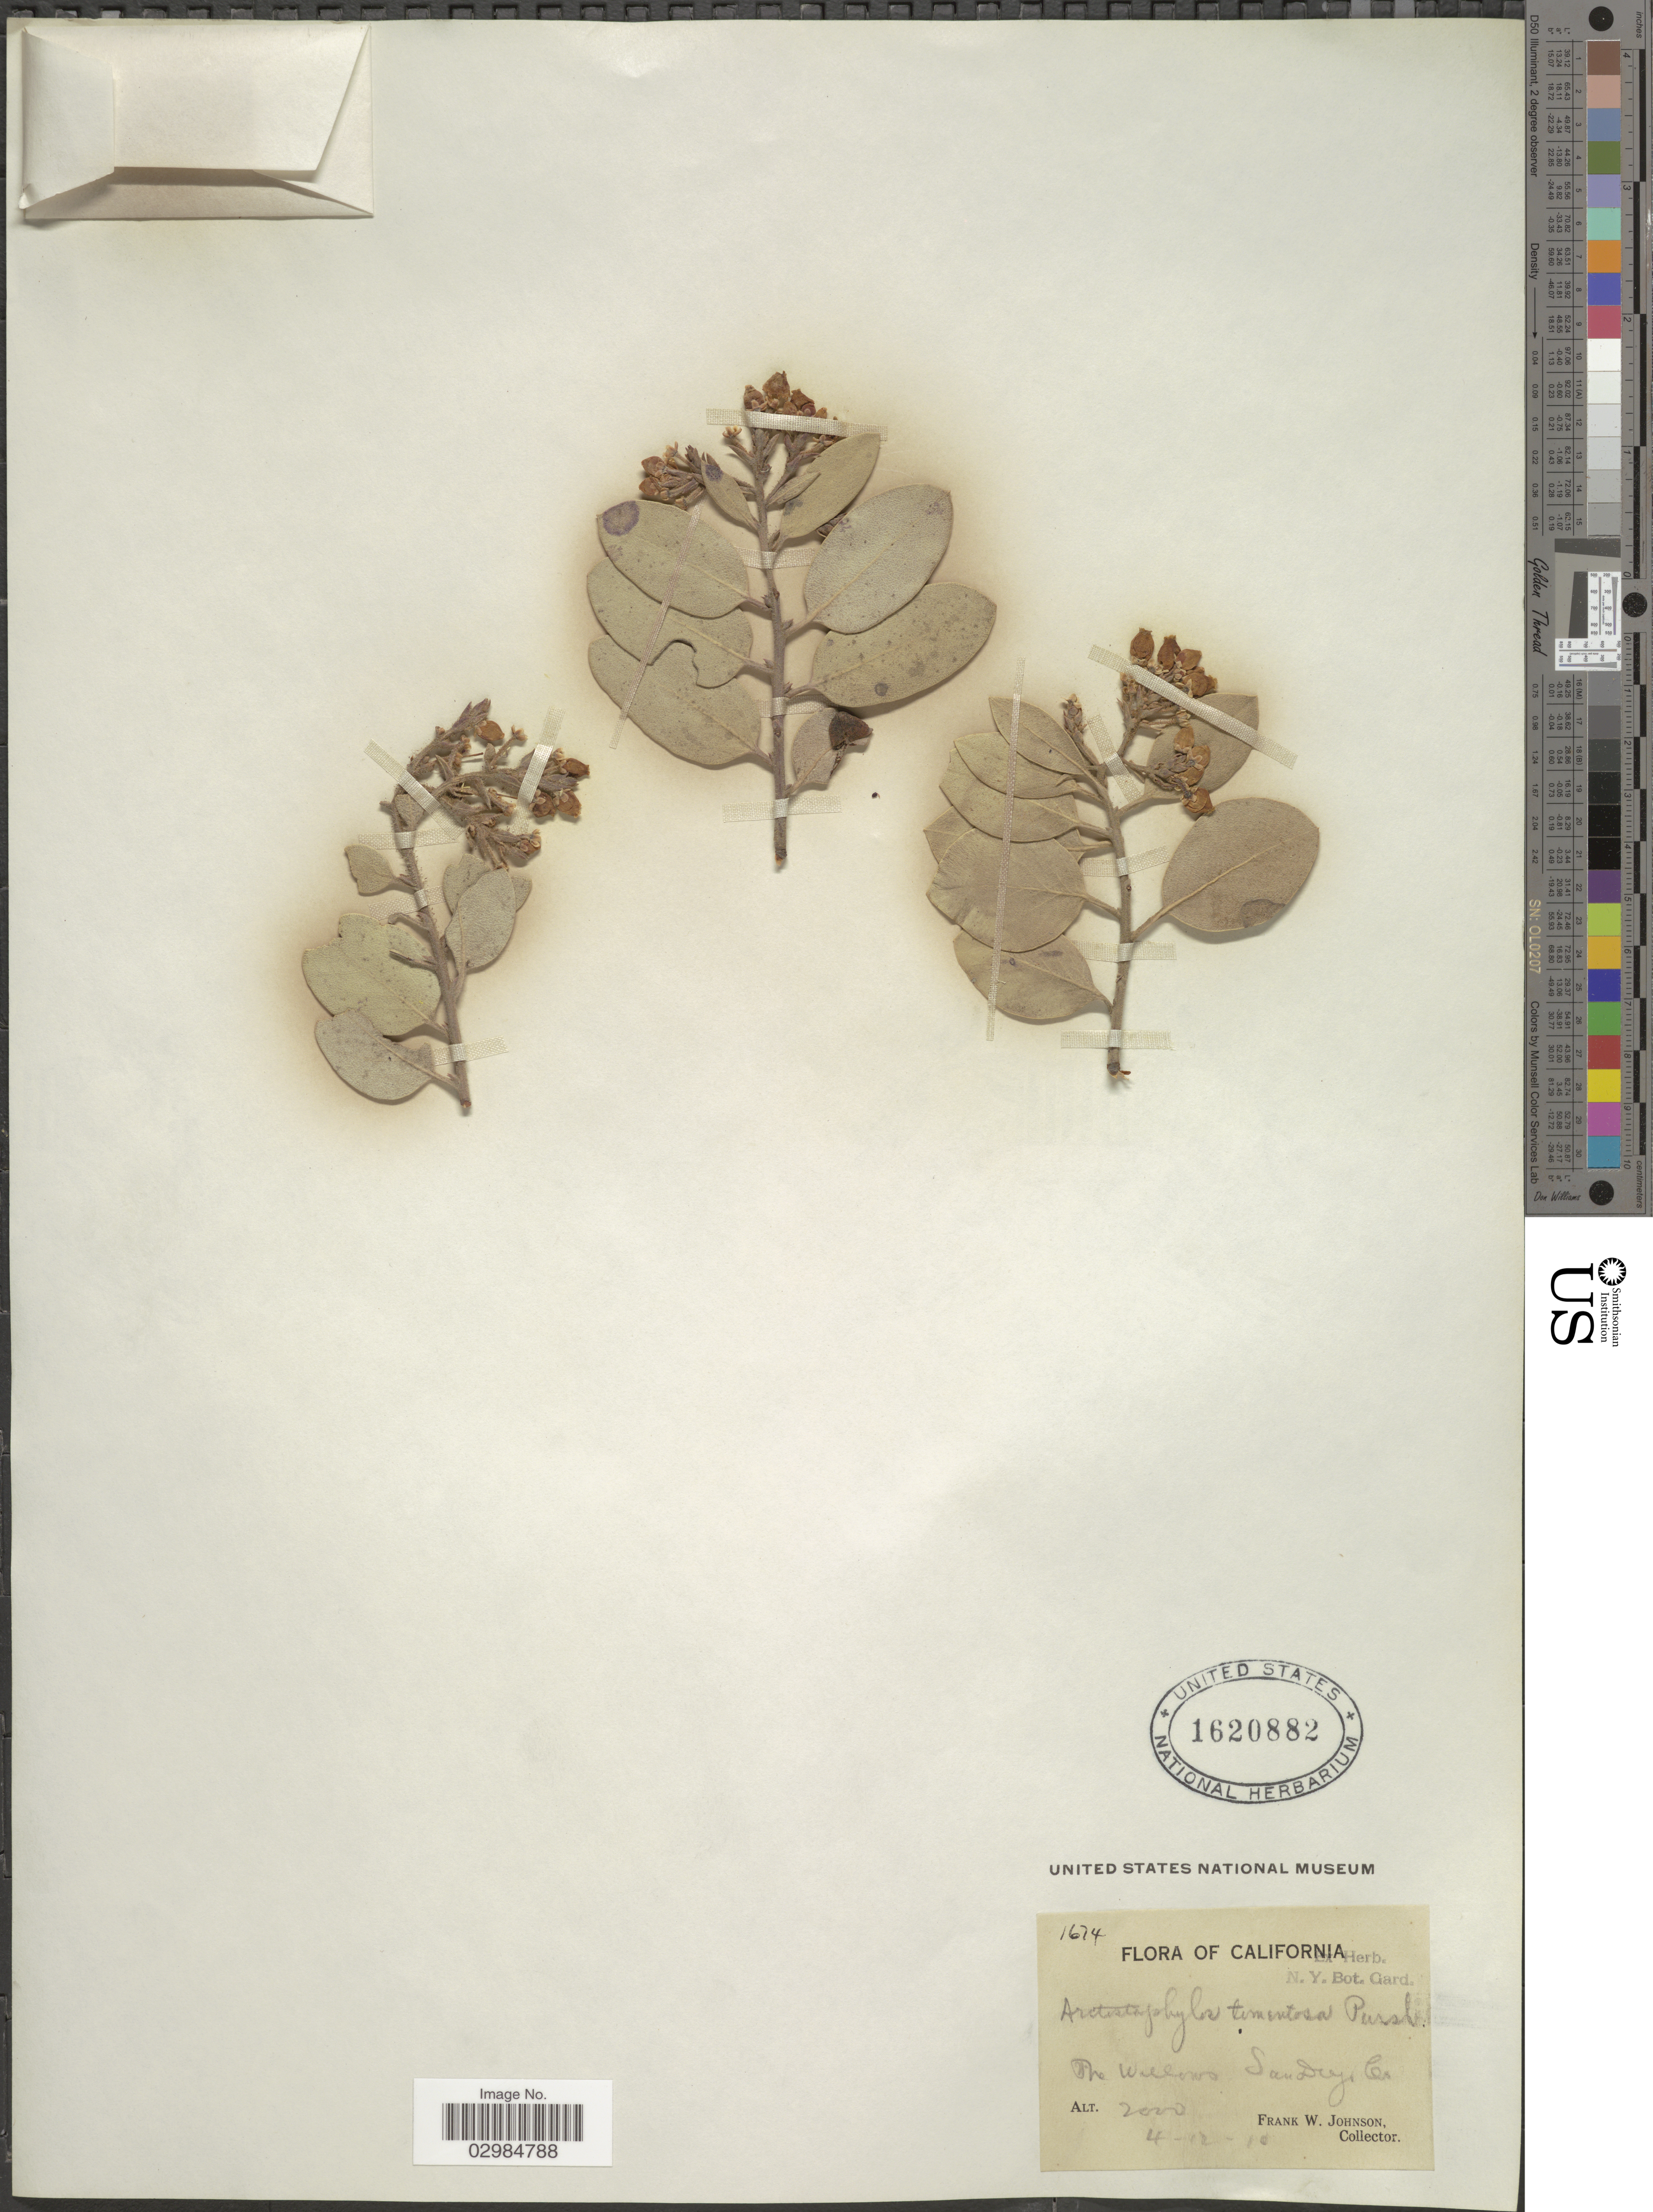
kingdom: Plantae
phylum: Tracheophyta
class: Magnoliopsida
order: Ericales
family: Ericaceae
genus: Arctostaphylos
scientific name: Arctostaphylos tomentosa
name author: (Pursh) Lindl.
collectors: F. W. Johnson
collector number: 1674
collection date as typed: Transcribed d/m/y: 12/4/10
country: United States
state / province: California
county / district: San Diego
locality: The Willows. San Diego Co.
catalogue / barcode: US 1620882